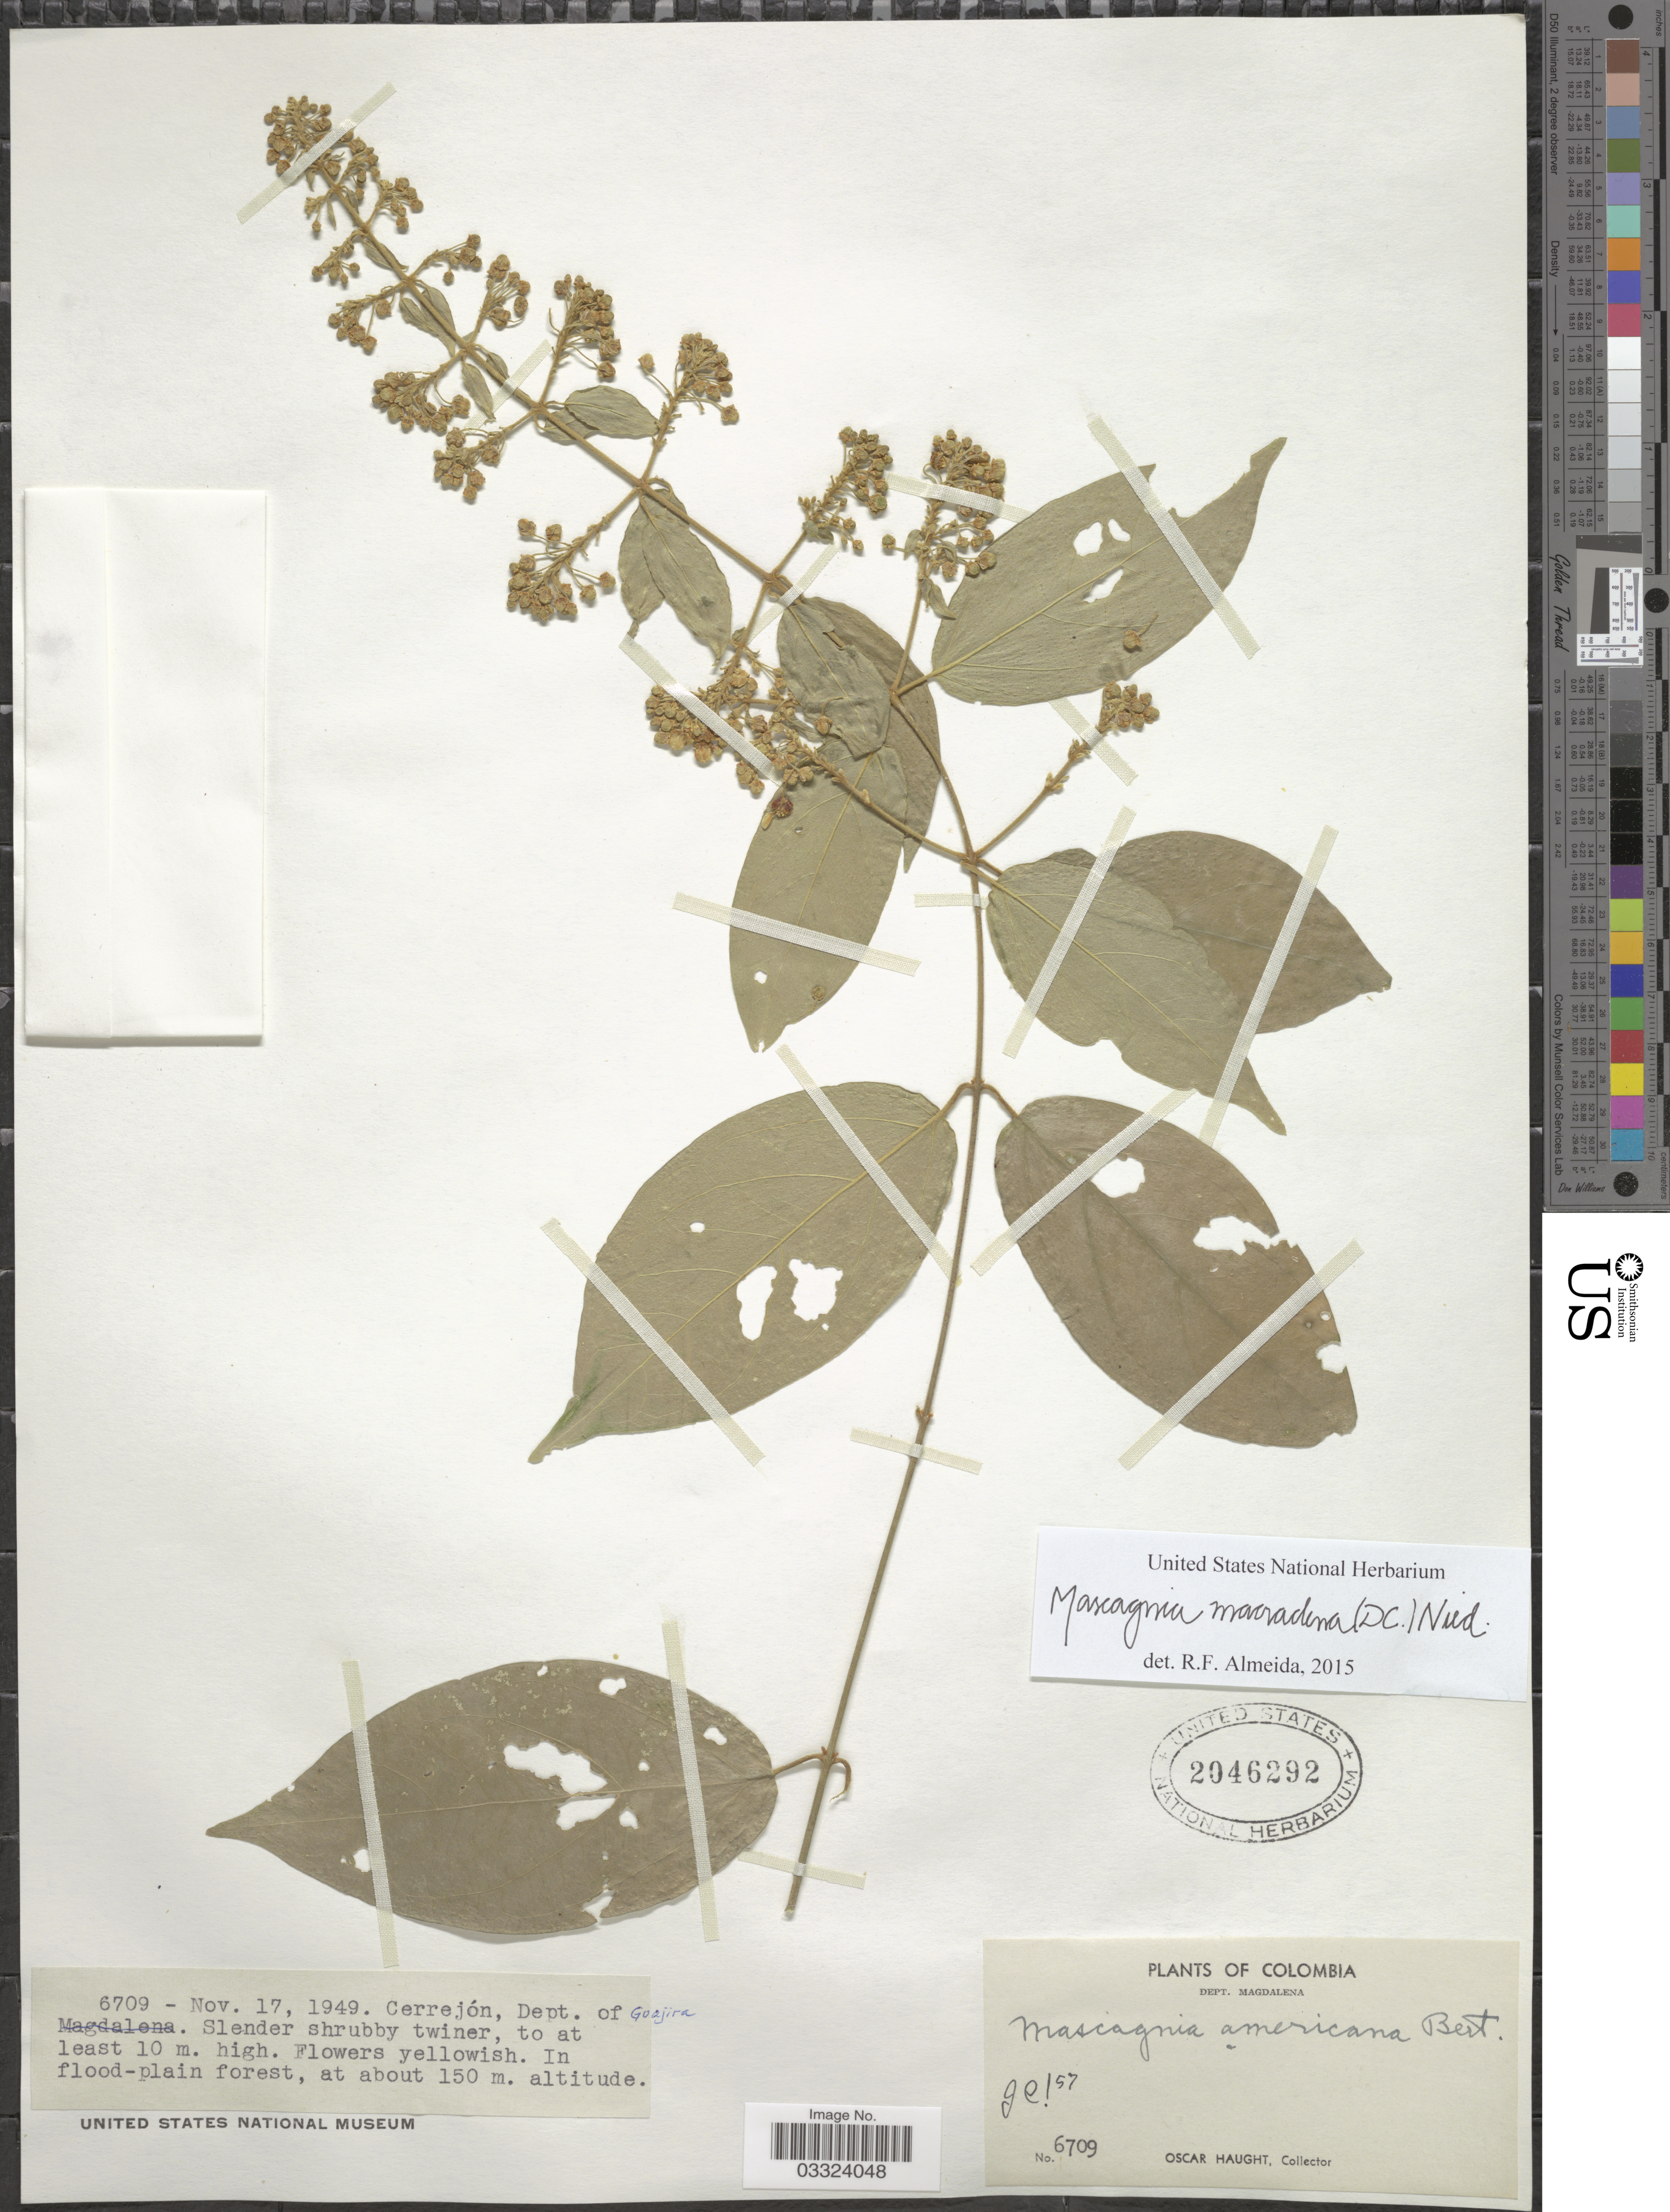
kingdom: Plantae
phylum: Tracheophyta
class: Magnoliopsida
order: Malpighiales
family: Malpighiaceae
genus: Mascagnia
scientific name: Mascagnia macradena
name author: (DC.) Nied.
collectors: O. L. Haught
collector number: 6709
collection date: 1949-11-17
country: Colombia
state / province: La Guajira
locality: Cerrejón, Dept. of Guajira.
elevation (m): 150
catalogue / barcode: US 2046292